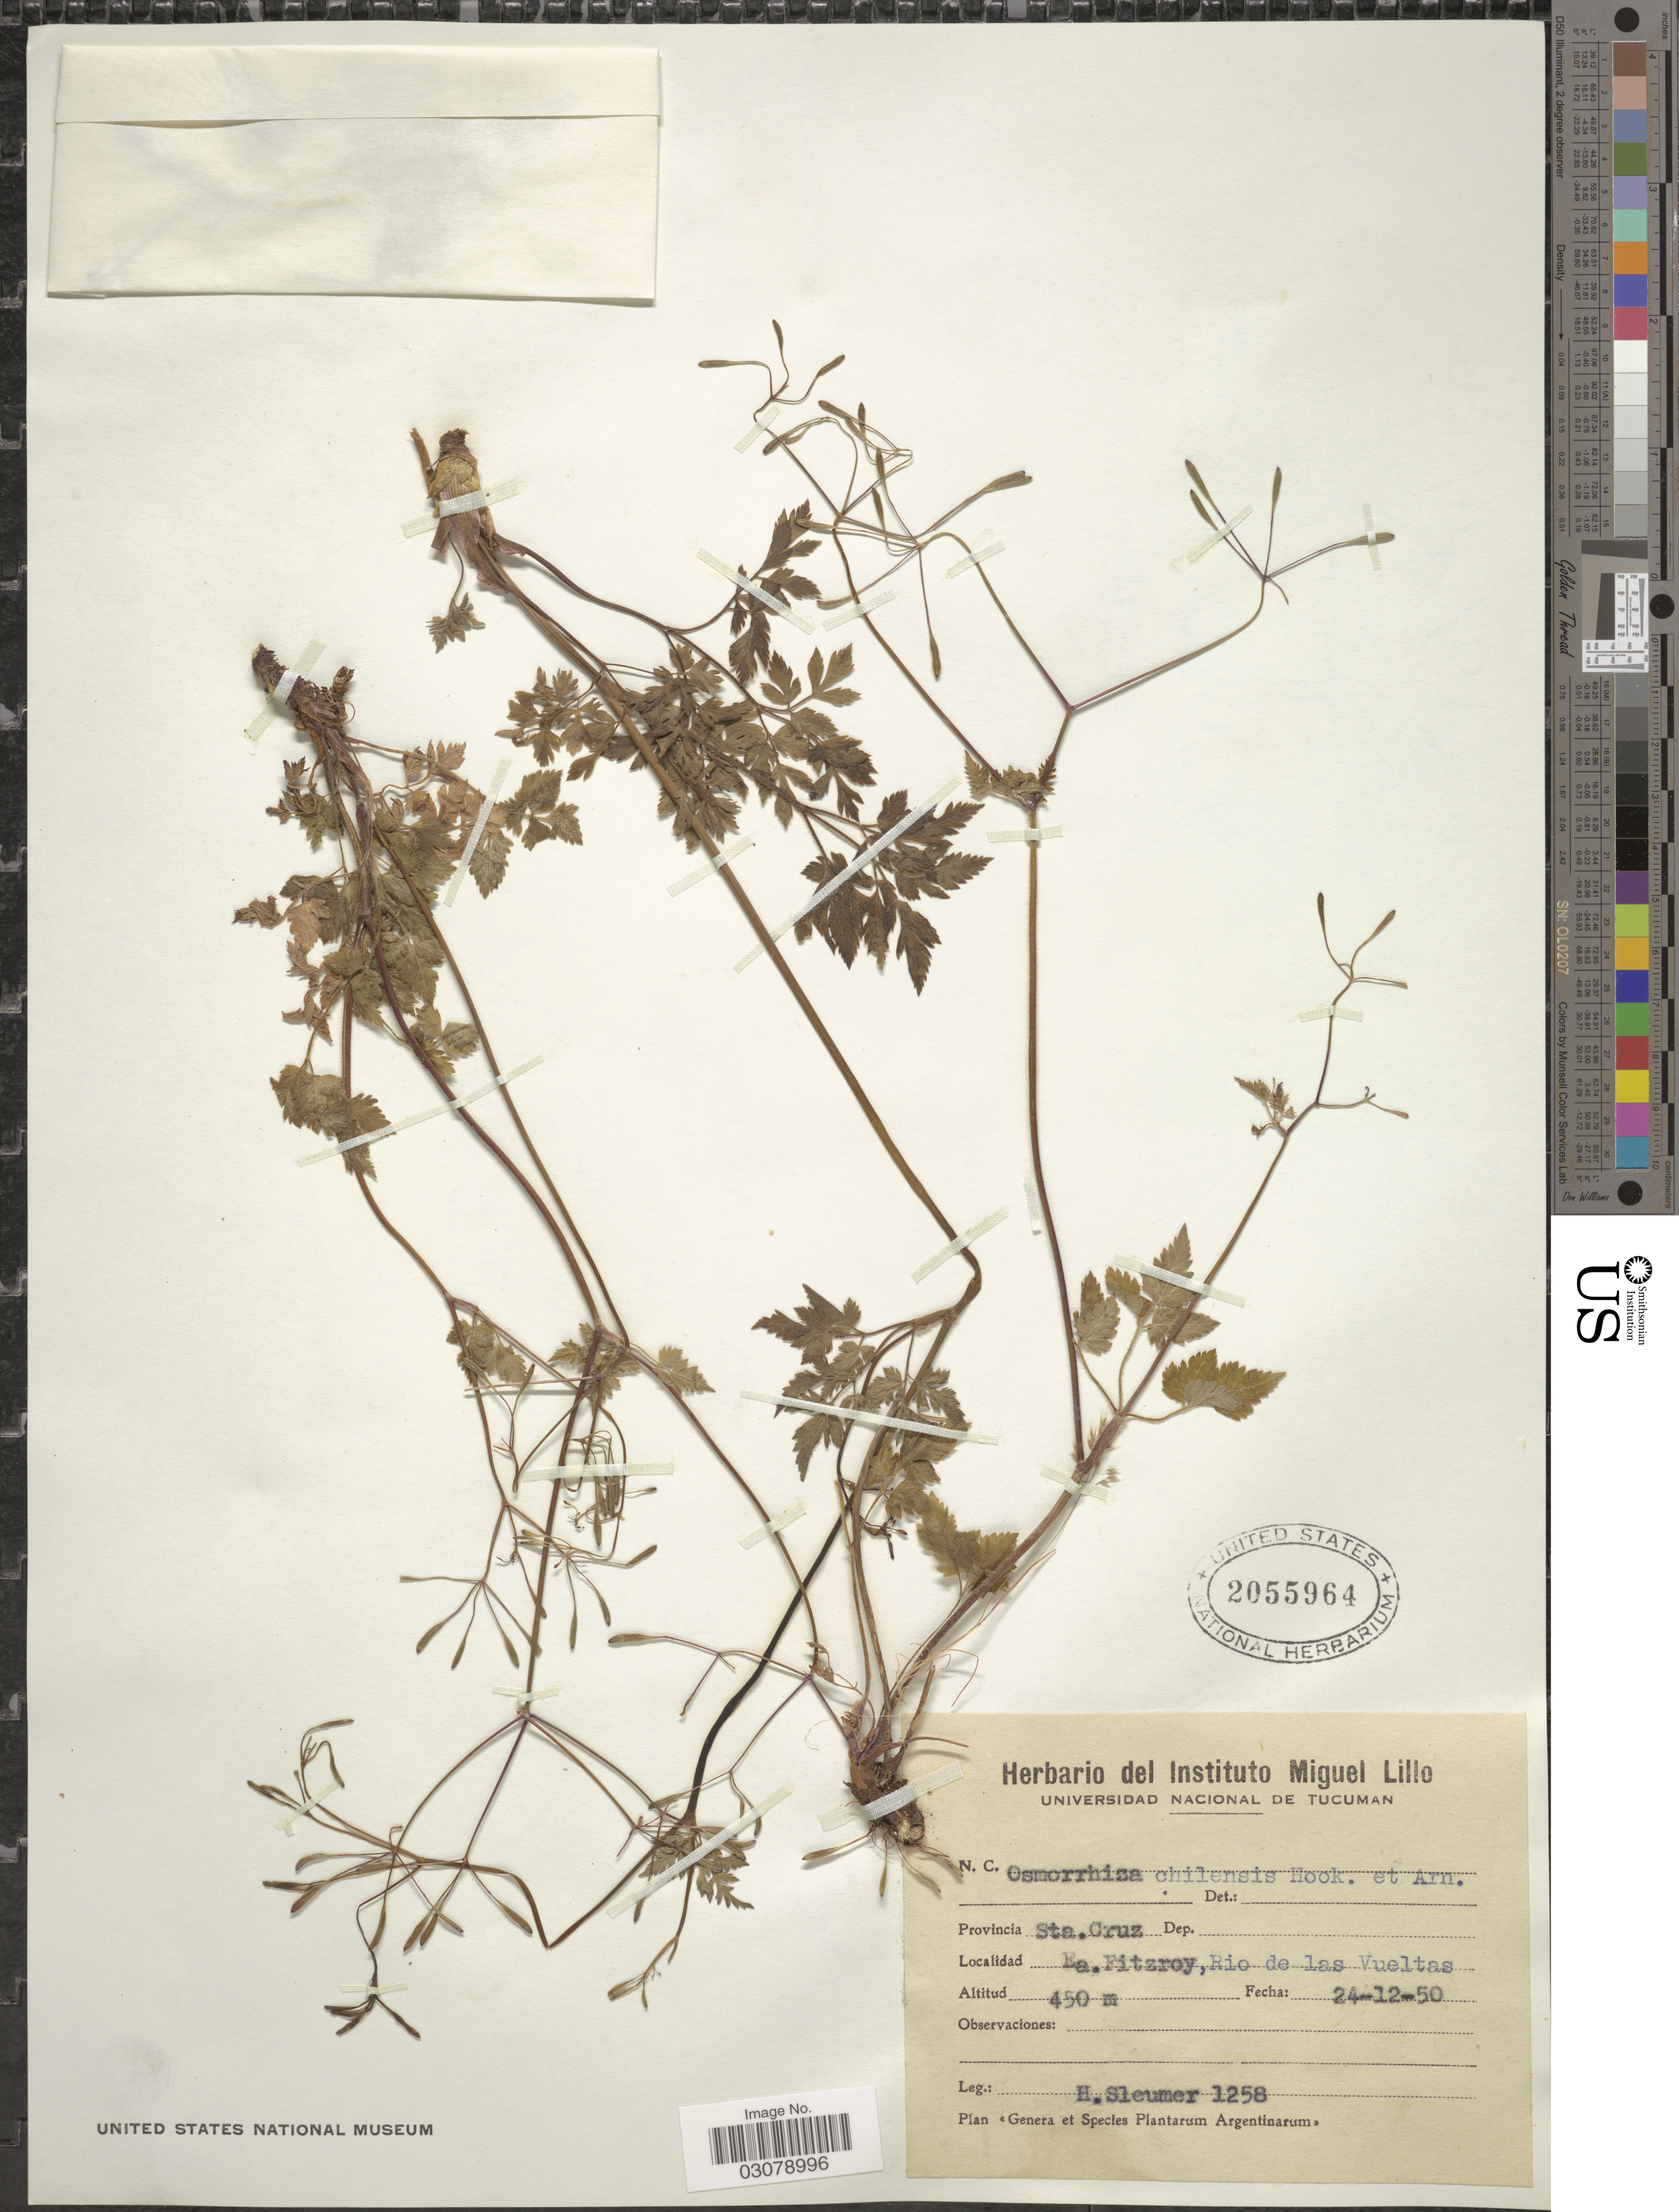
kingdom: Plantae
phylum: Tracheophyta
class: Magnoliopsida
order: Apiales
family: Apiaceae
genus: Osmorhiza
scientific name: Osmorhiza chilensis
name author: Hook. & Arn.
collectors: H. O. Sleumer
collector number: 1258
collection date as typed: Transcribed d/m/y: 24/12/50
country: Argentina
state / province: Santa Cruz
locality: Provincia Sta. Cruz, Ea. Fitzroy, Rio de las Vueltas.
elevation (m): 450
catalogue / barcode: US 2055964